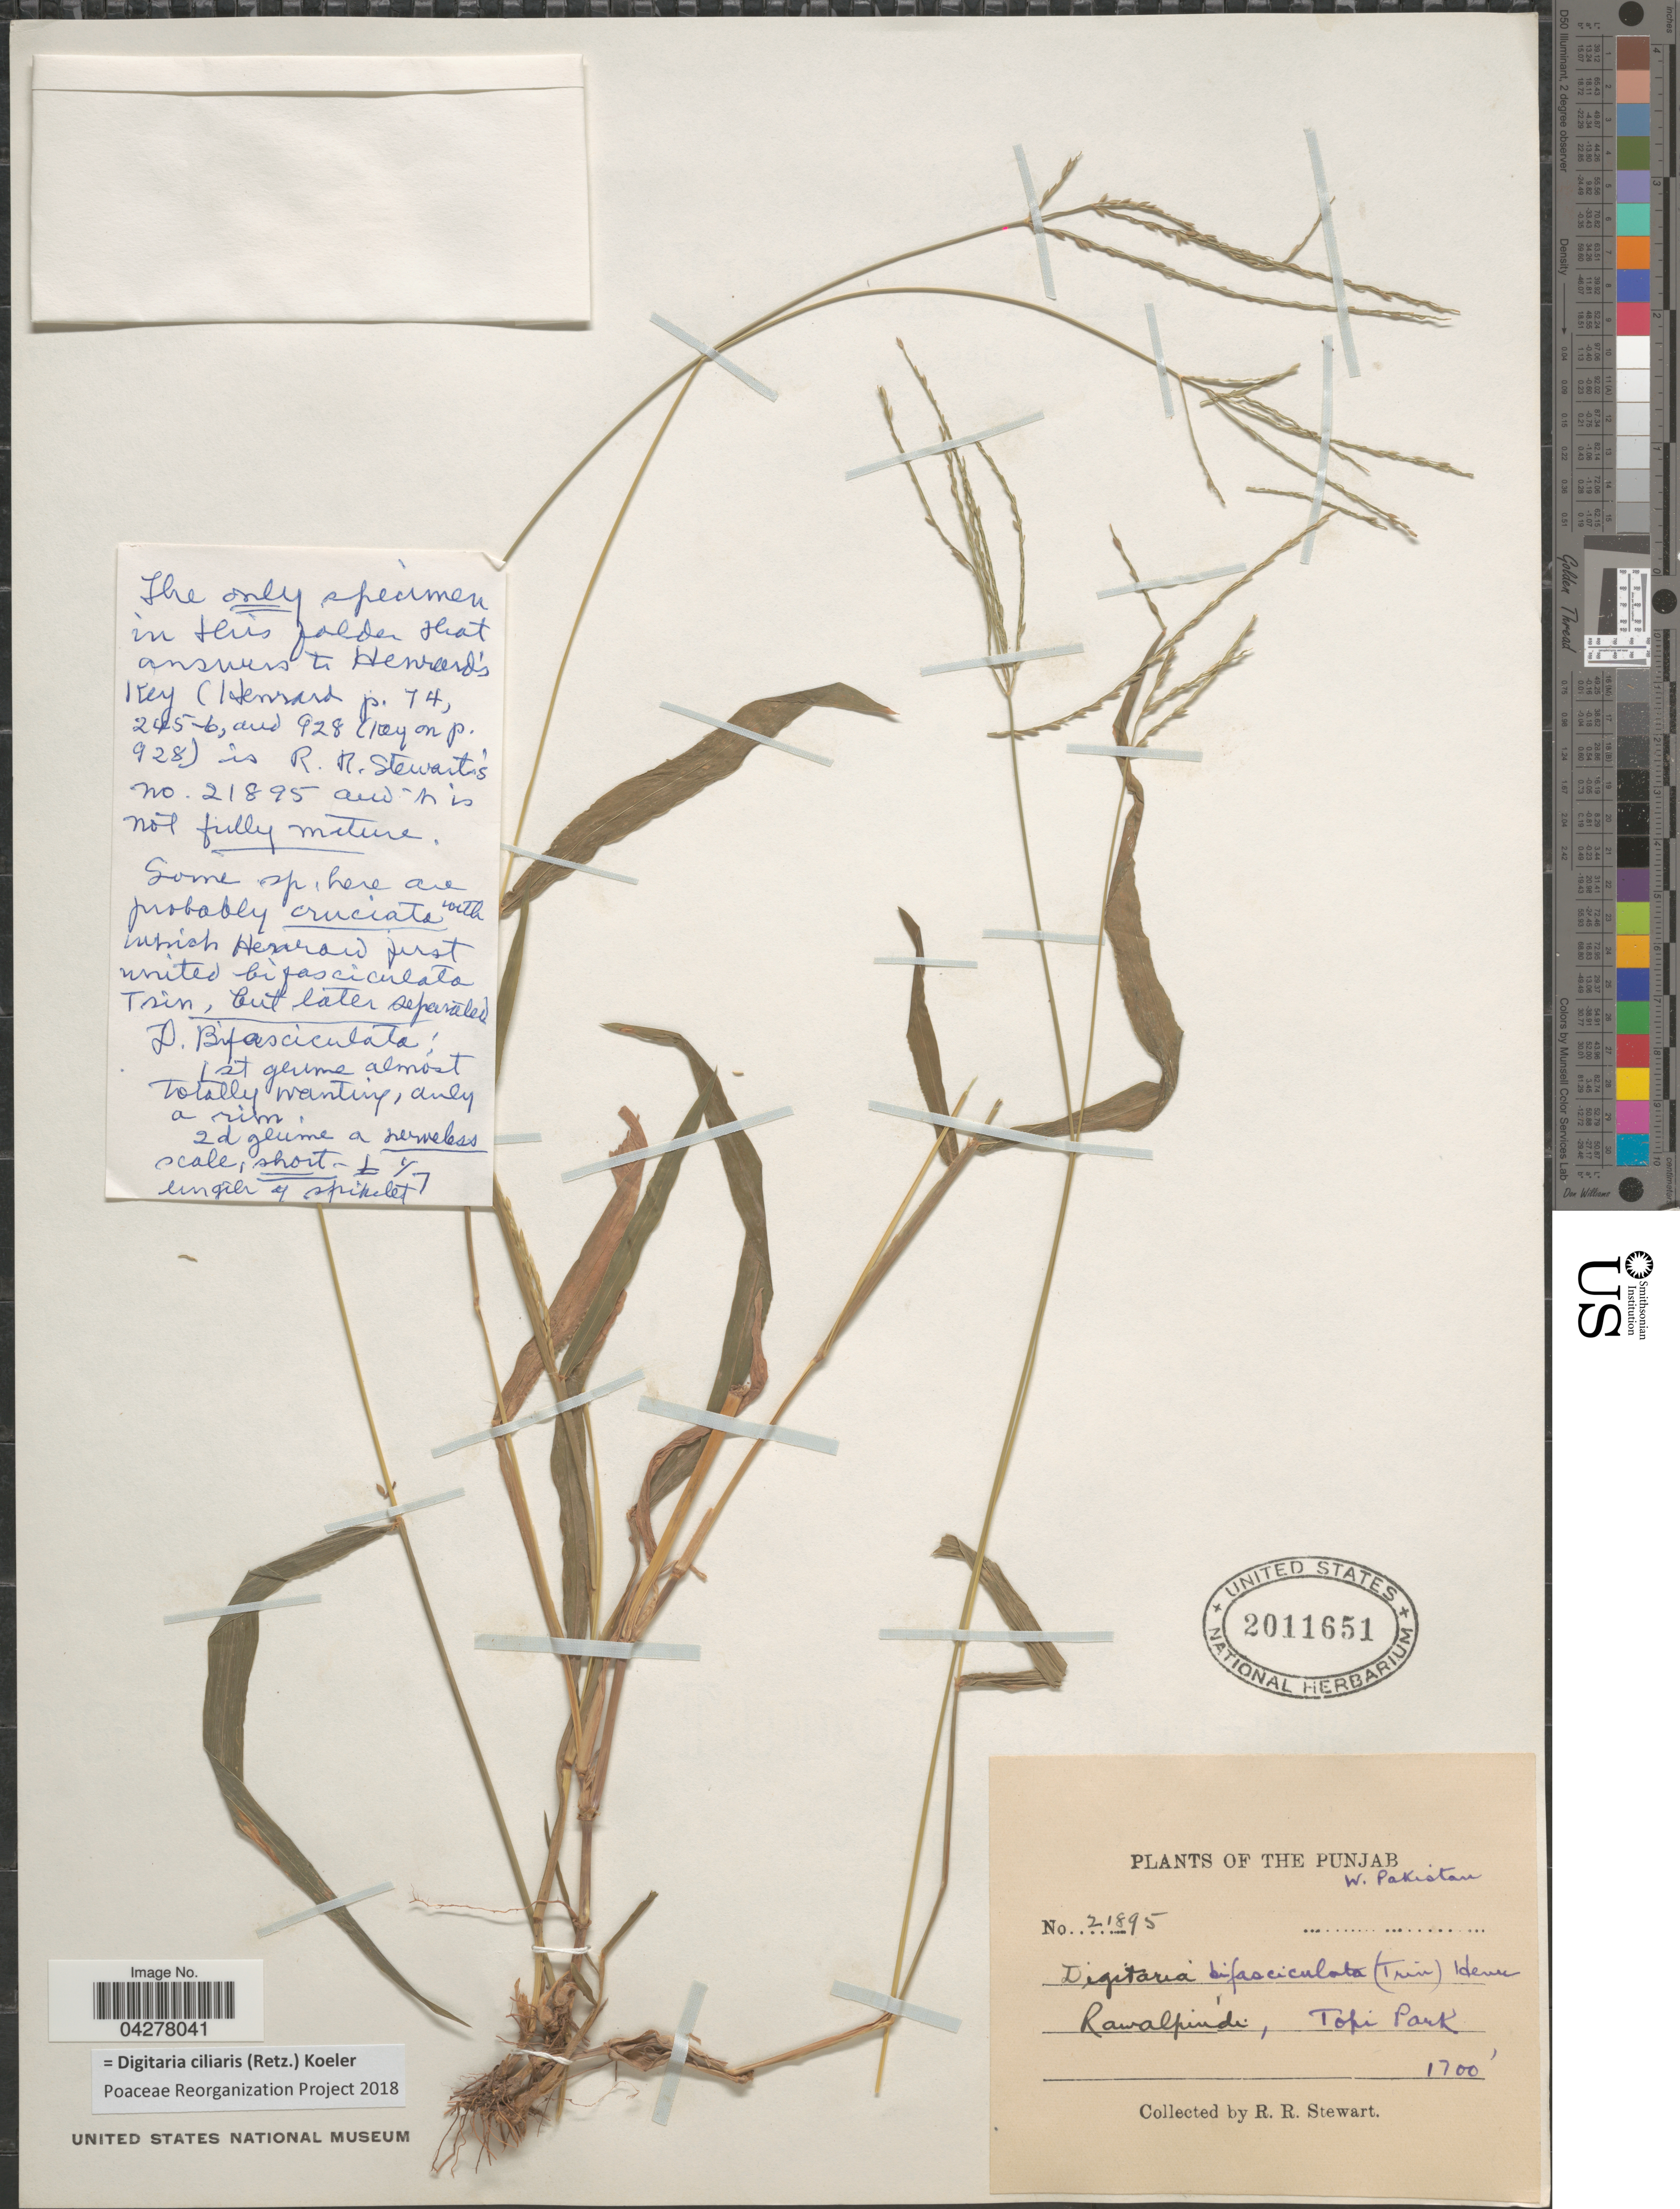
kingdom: Plantae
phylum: Tracheophyta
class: Liliopsida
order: Poales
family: Poaceae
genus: Digitaria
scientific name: Digitaria compacta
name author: (Roth) Veldkamp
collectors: R. Stewart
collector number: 21895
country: Pakistan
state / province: Punjab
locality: Rawalpindi, Topi Park.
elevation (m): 518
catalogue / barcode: US 2011651